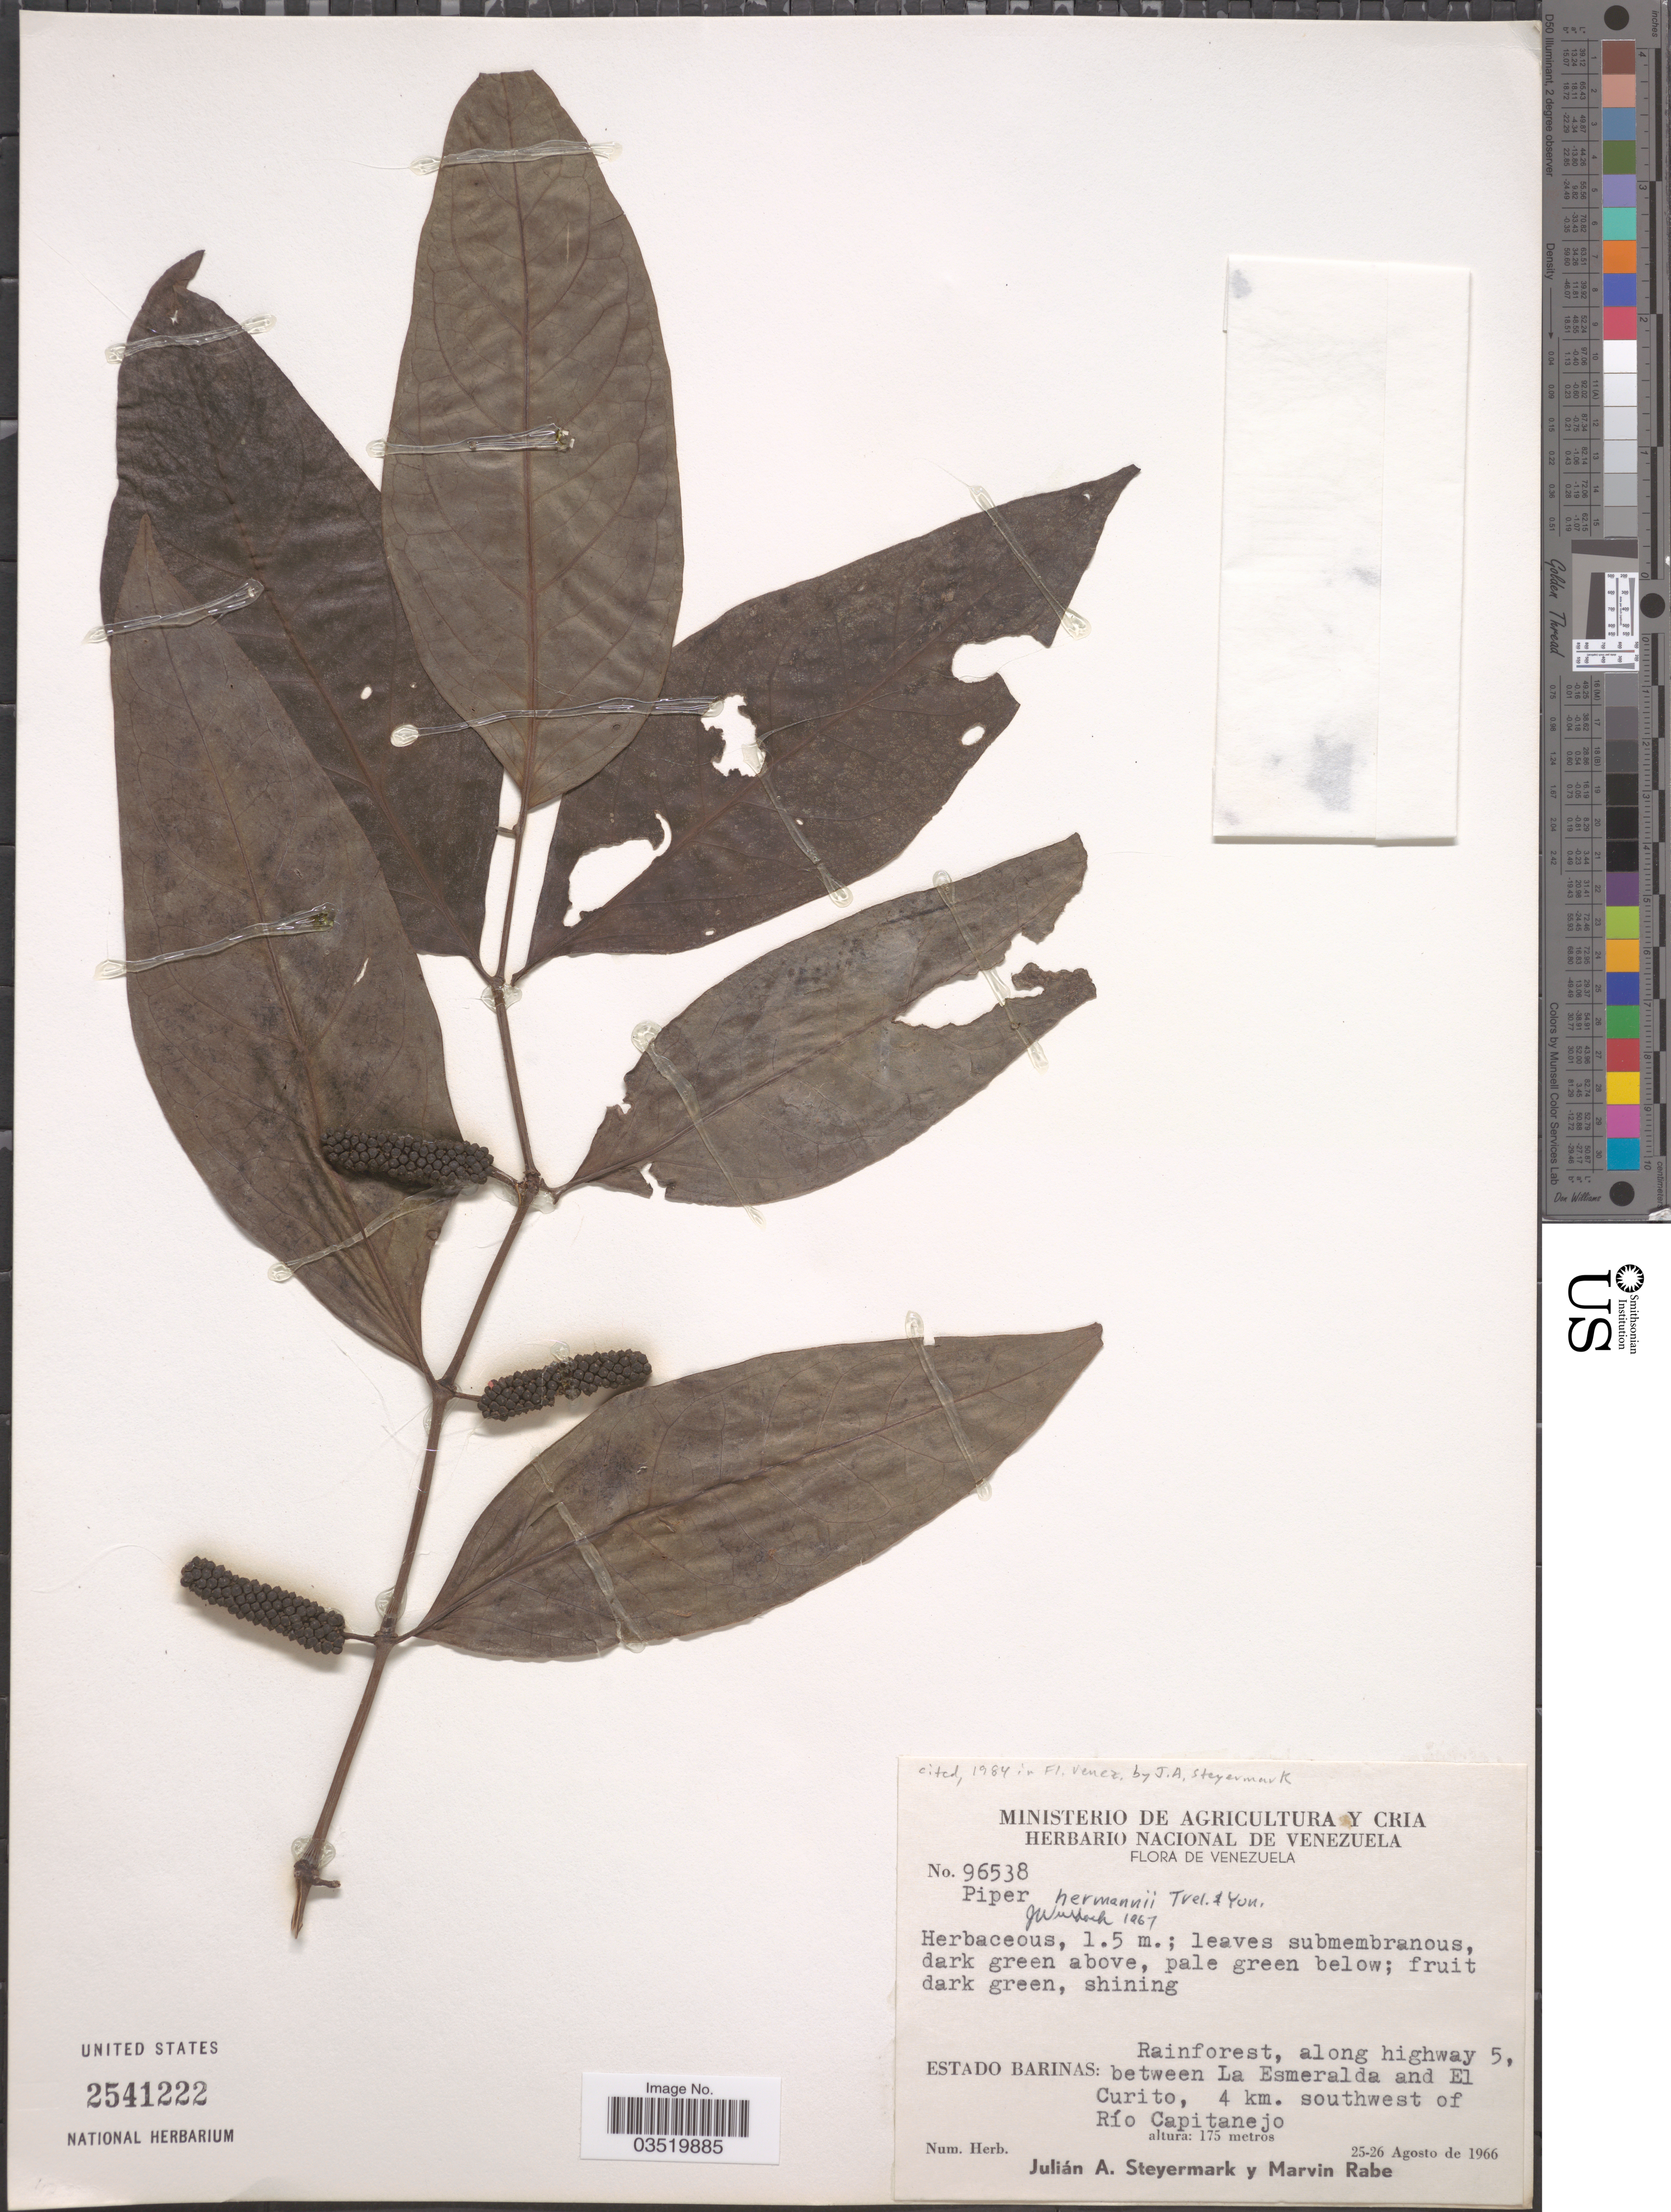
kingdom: Plantae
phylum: Tracheophyta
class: Magnoliopsida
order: Piperales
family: Piperaceae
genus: Piper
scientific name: Piper hermannii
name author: Trel. & Yunck.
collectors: J. Steyermark & M. Rabe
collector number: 96538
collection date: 1966-08-25/1966-08-26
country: Venezuela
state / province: Barinas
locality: Rainforest, along highway 5, between La Esmeralda and El Curito, 4 km. southwest of Río Capitanejo.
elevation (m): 175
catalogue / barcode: US 2541222